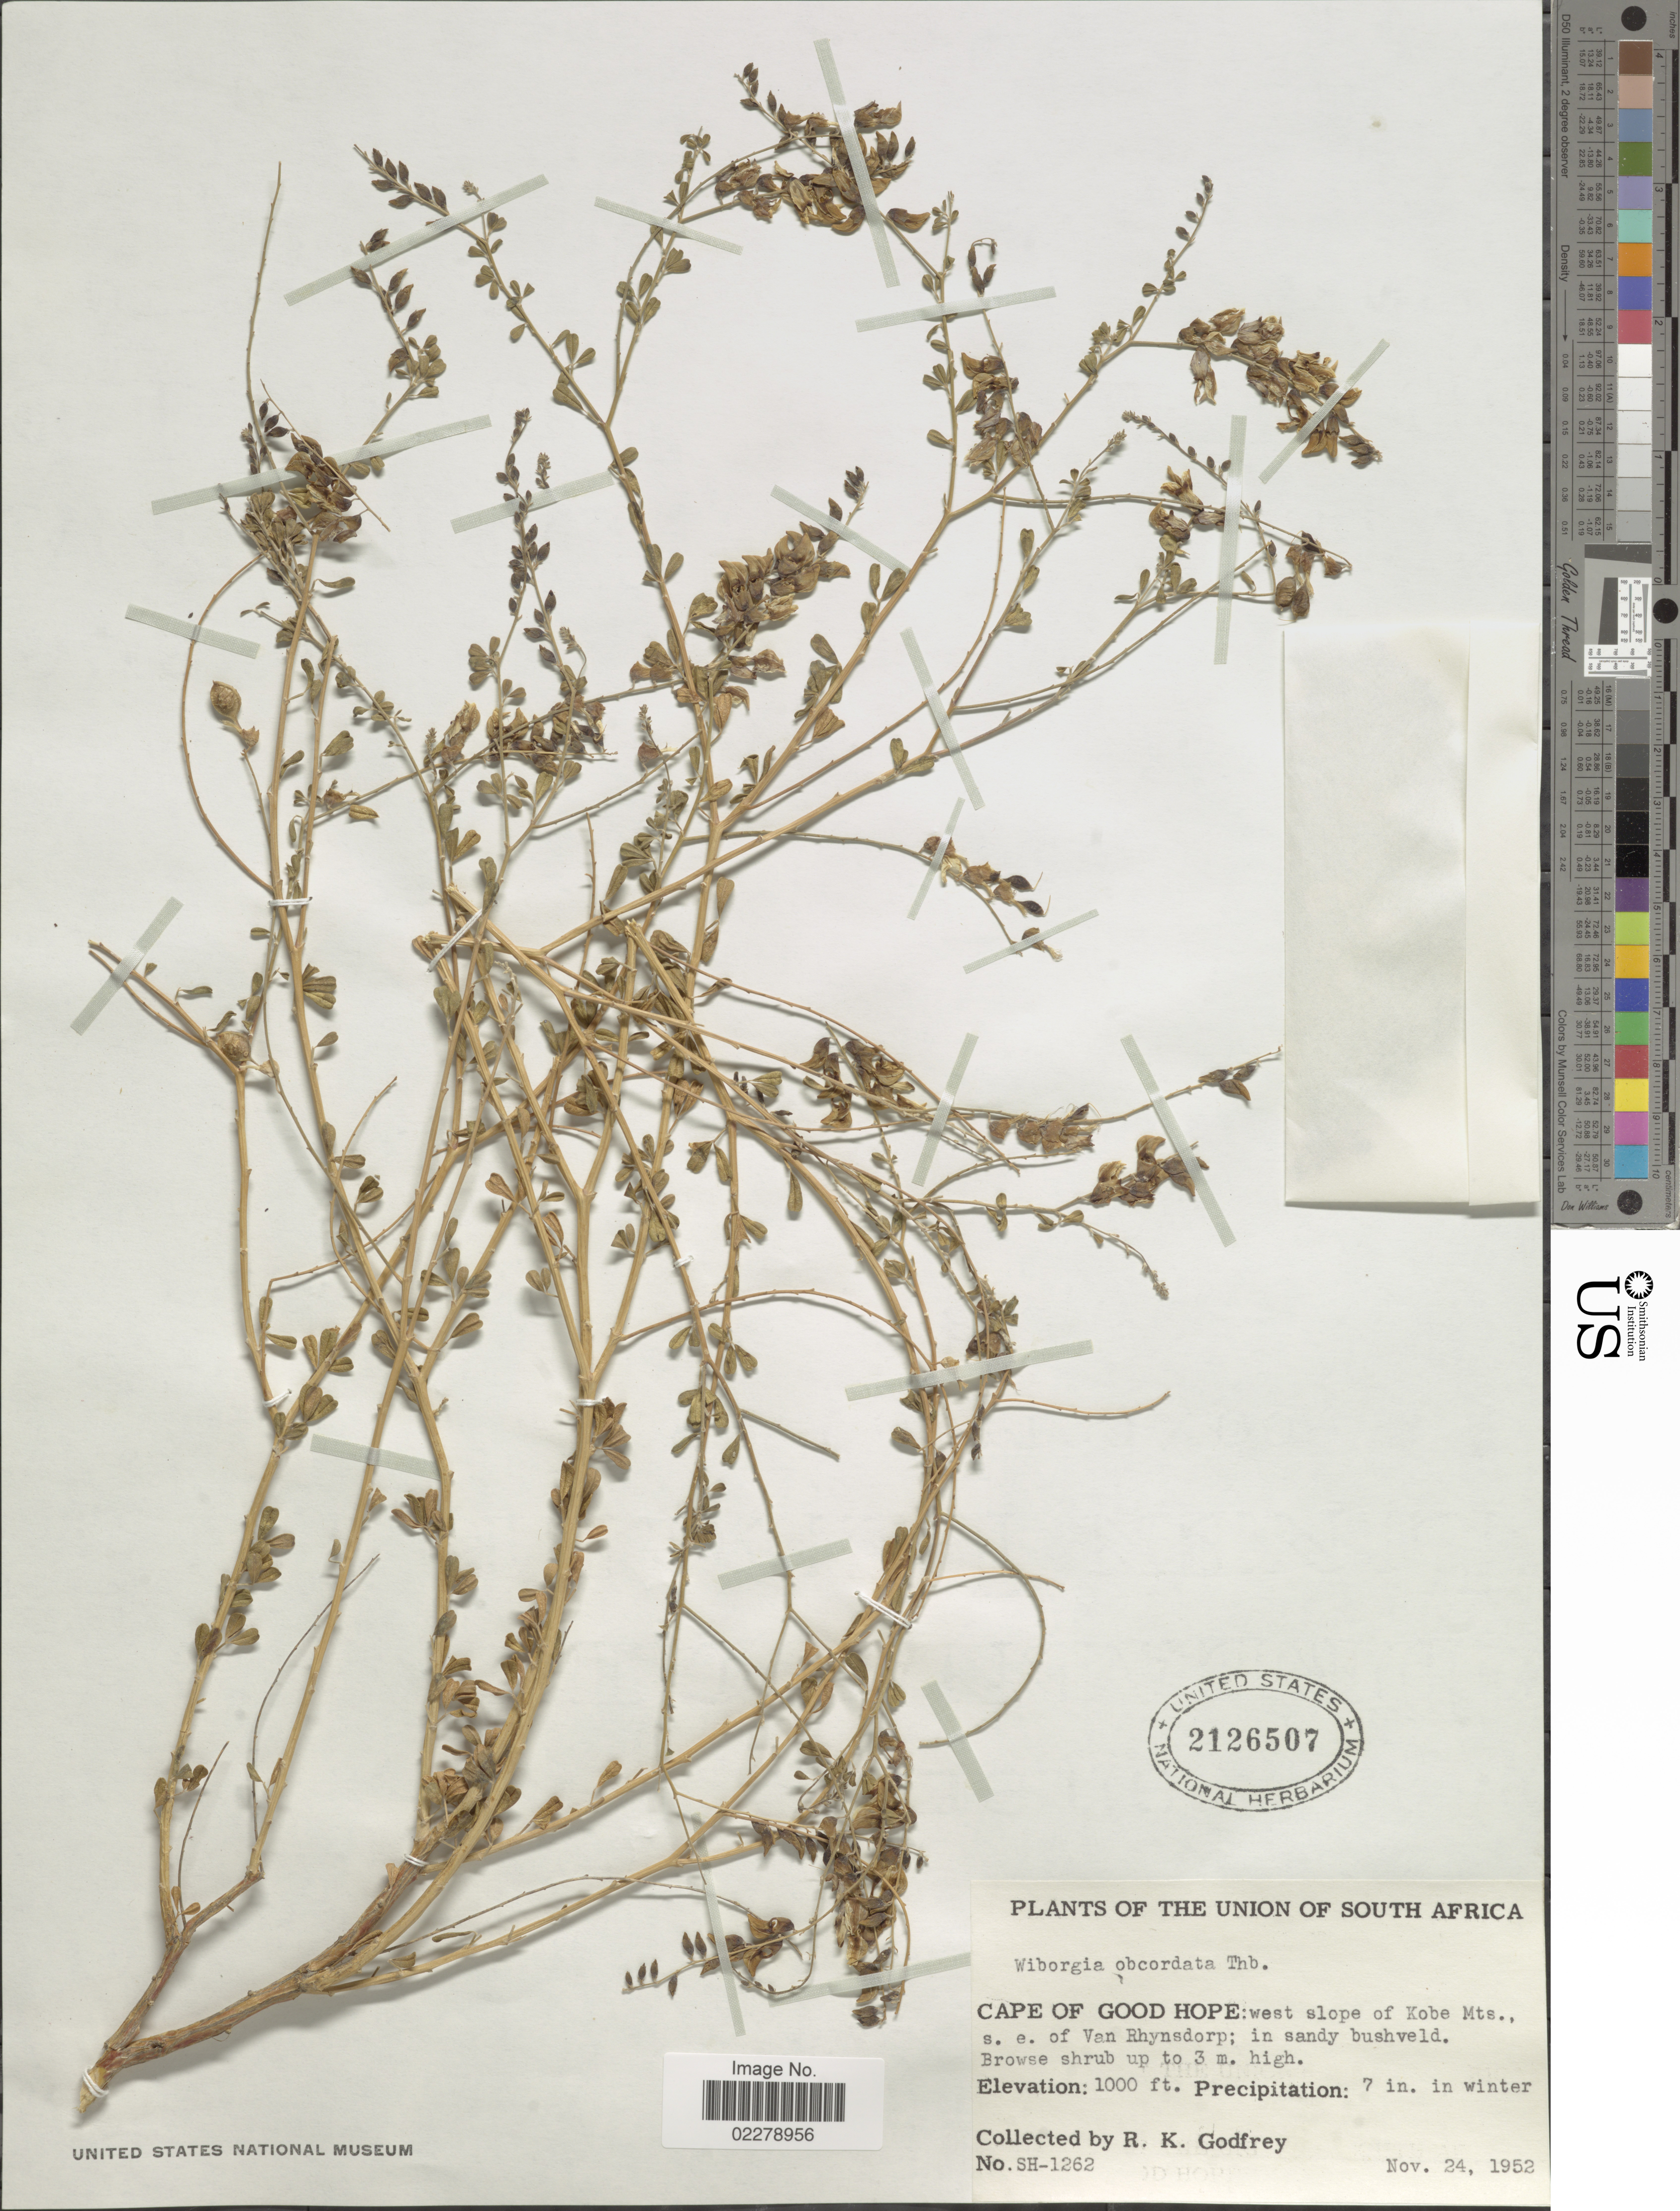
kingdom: Plantae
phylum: Tracheophyta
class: Magnoliopsida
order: Fabales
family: Fabaceae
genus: Wiborgia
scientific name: Wiborgia obcordata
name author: (P.J. Bergius) Thunb.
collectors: R. K. Godfrey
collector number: SH1262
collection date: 1952-11-24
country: South Africa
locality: The Union of South Africa. Cape of Good Hope: west slope of Kobe Mts., s. e. of Van Rhynsdorp; in sandy bushveld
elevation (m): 305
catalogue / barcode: US 2126507